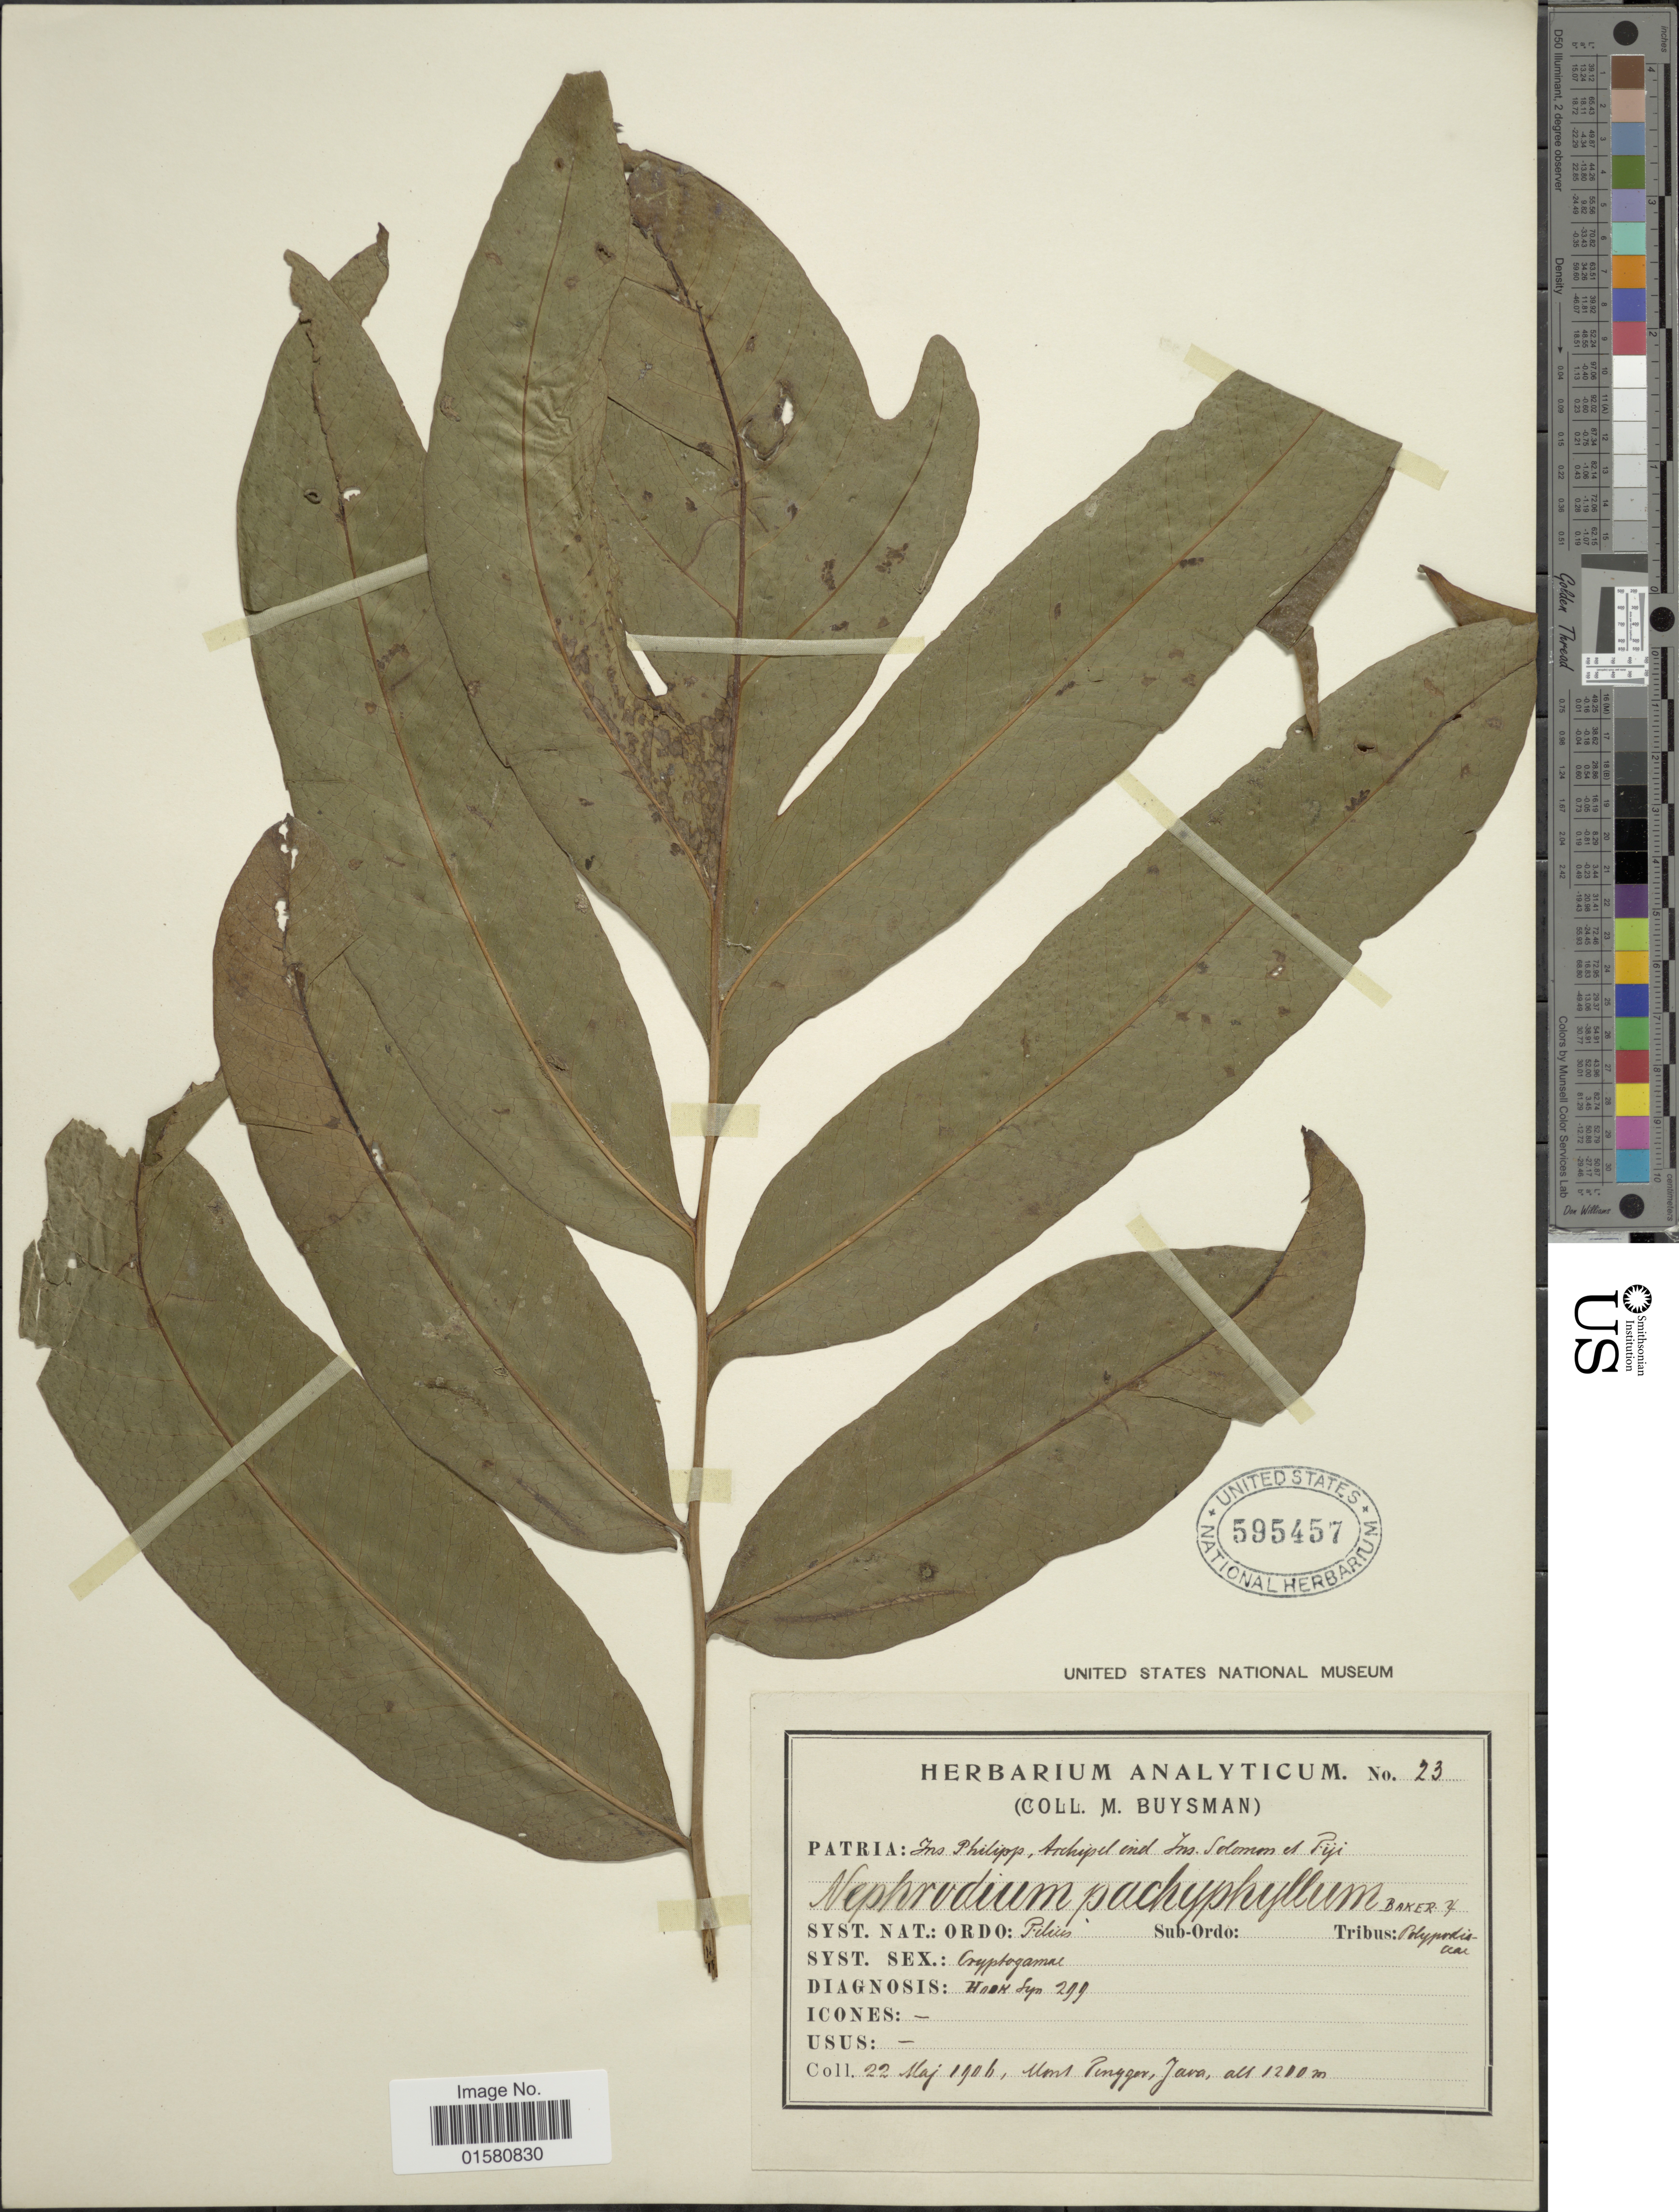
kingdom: Plantae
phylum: Tracheophyta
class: Polypodiopsida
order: Polypodiales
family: Tectariaceae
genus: Tectaria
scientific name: Tectaria crenata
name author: Cav.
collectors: M. Buysman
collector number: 23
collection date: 1906-05-22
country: Indonesia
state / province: Java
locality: Mons Tennger, Java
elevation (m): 1200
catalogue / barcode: US 595457